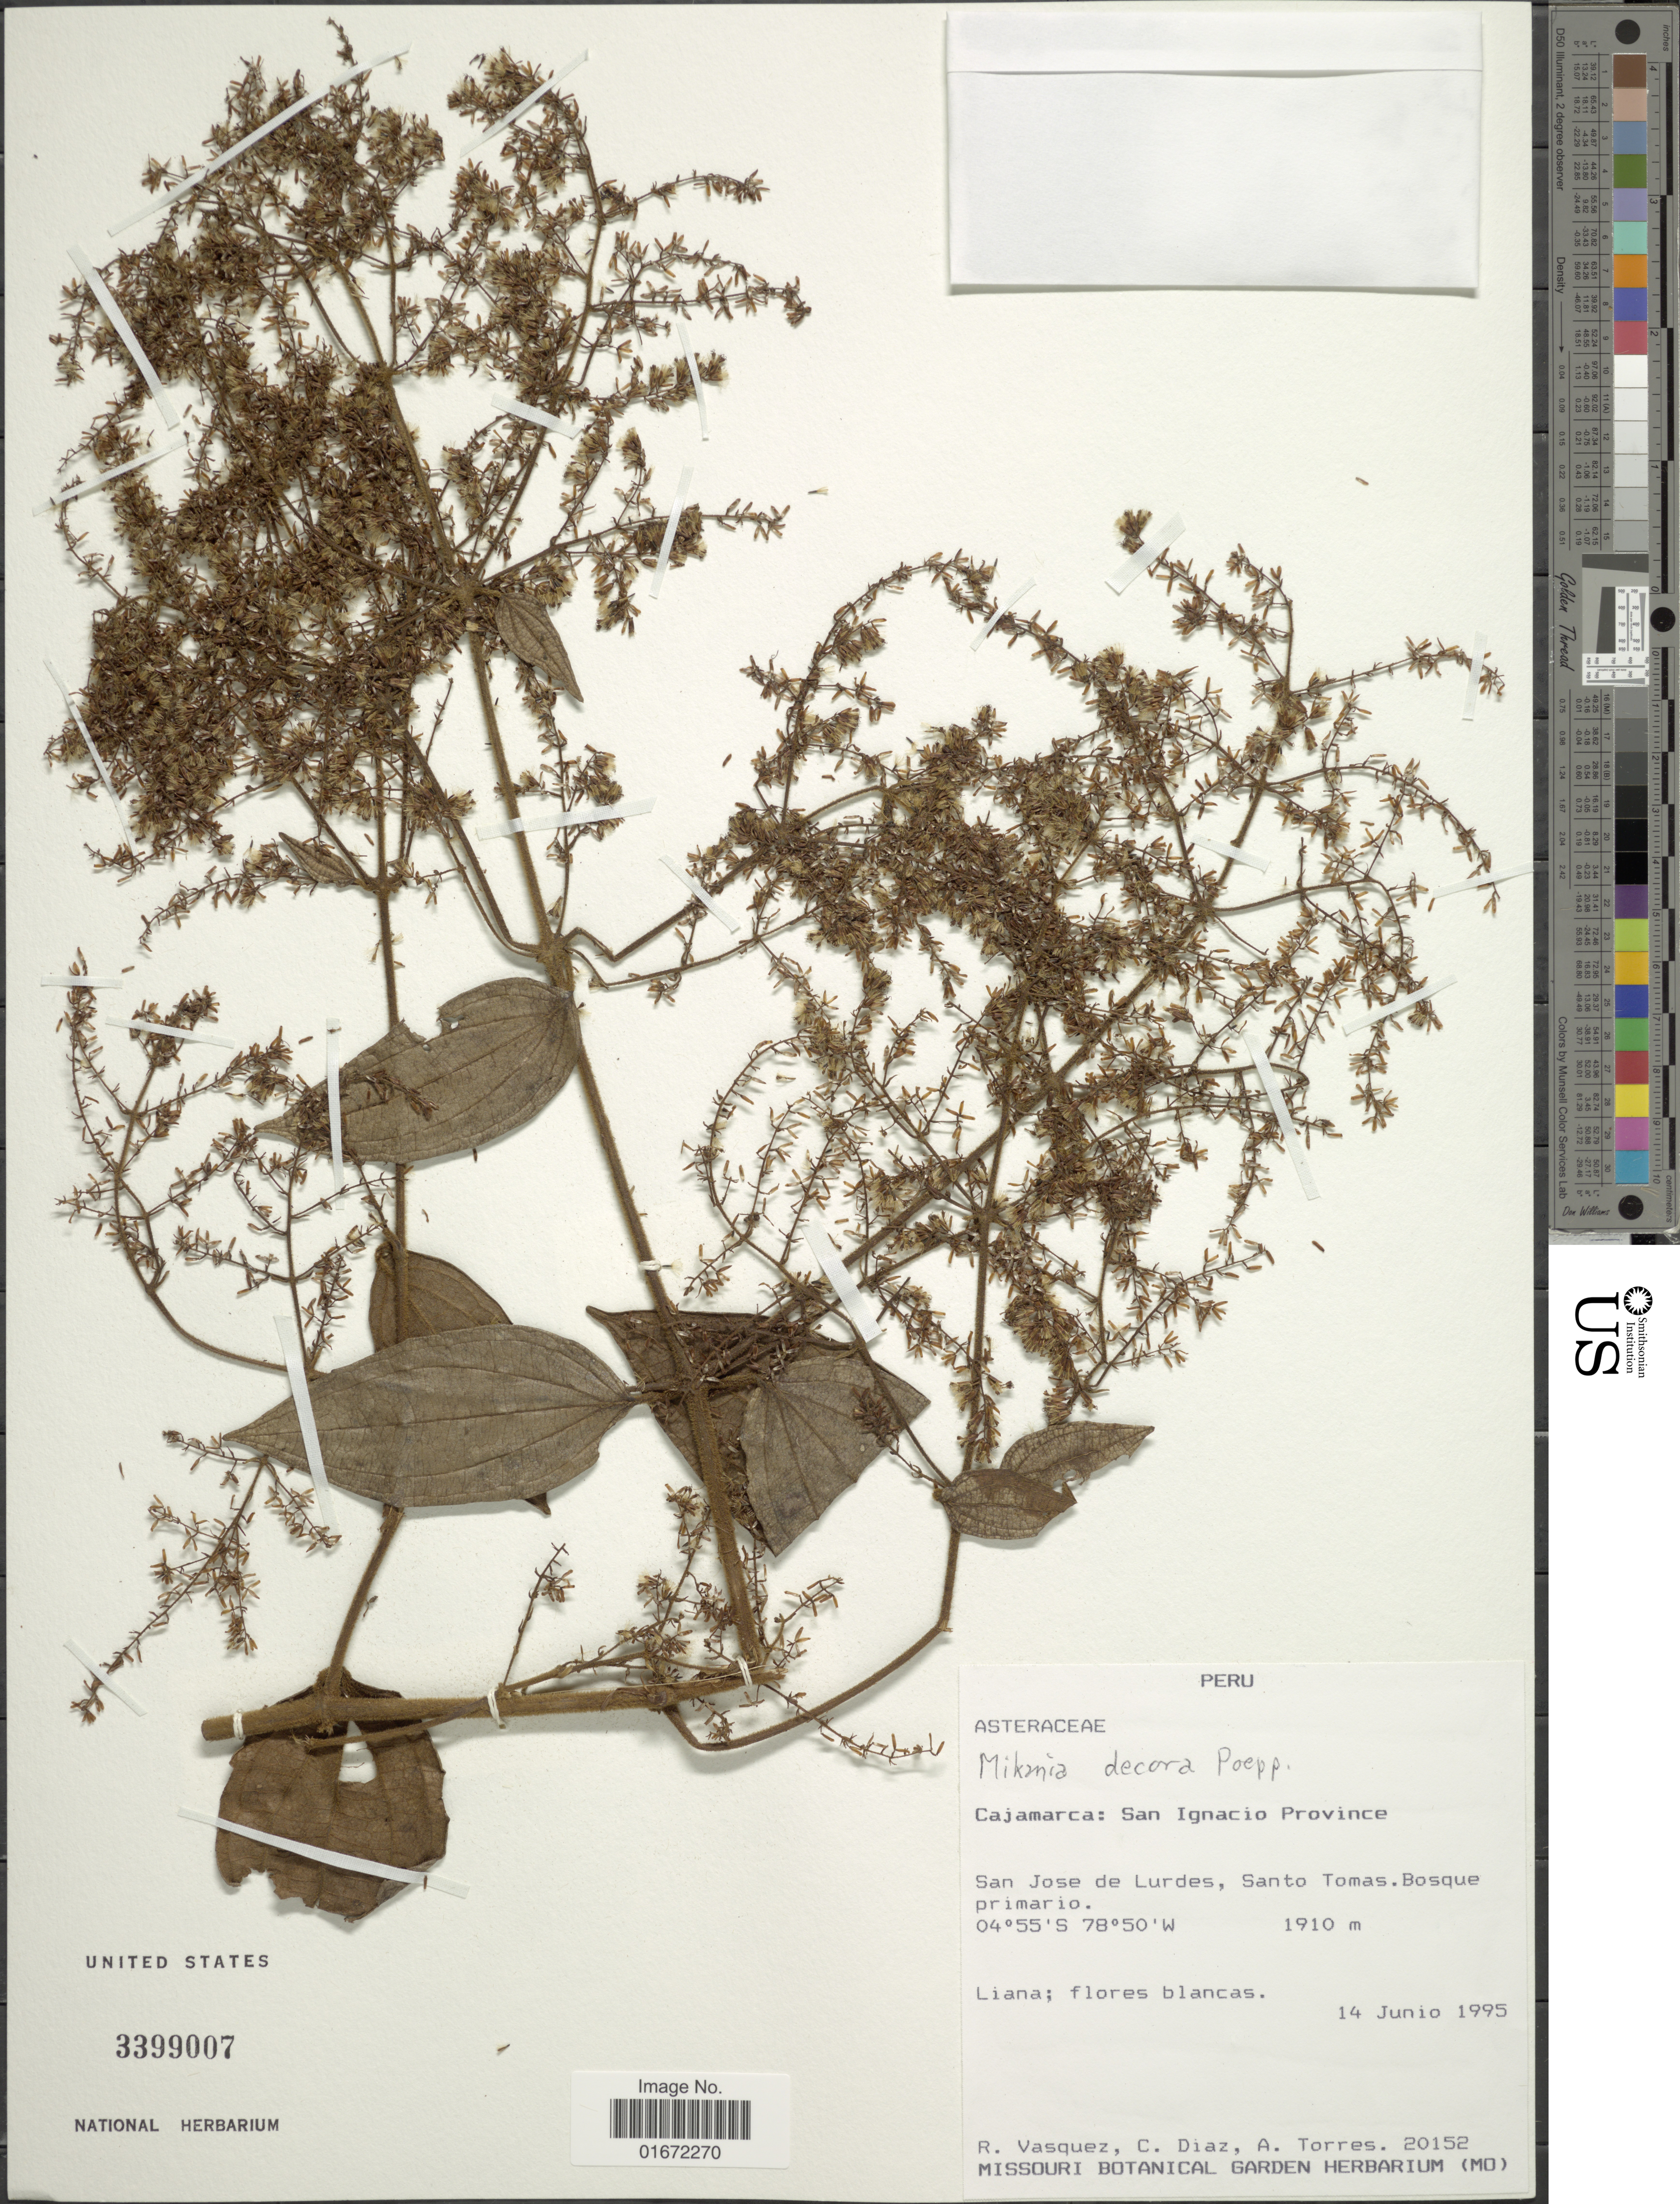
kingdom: Plantae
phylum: Tracheophyta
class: Magnoliopsida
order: Asterales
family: Asteraceae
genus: Mikania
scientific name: Mikania decora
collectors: R. Vasquez, C. Díaz & A. Torres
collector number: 20152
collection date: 1995-06-14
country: Peru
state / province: Cajamarca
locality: Cajamarca: San Ignacio Province. San Jose de Lurdes, Santo Tomas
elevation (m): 1910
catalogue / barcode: US 3399007